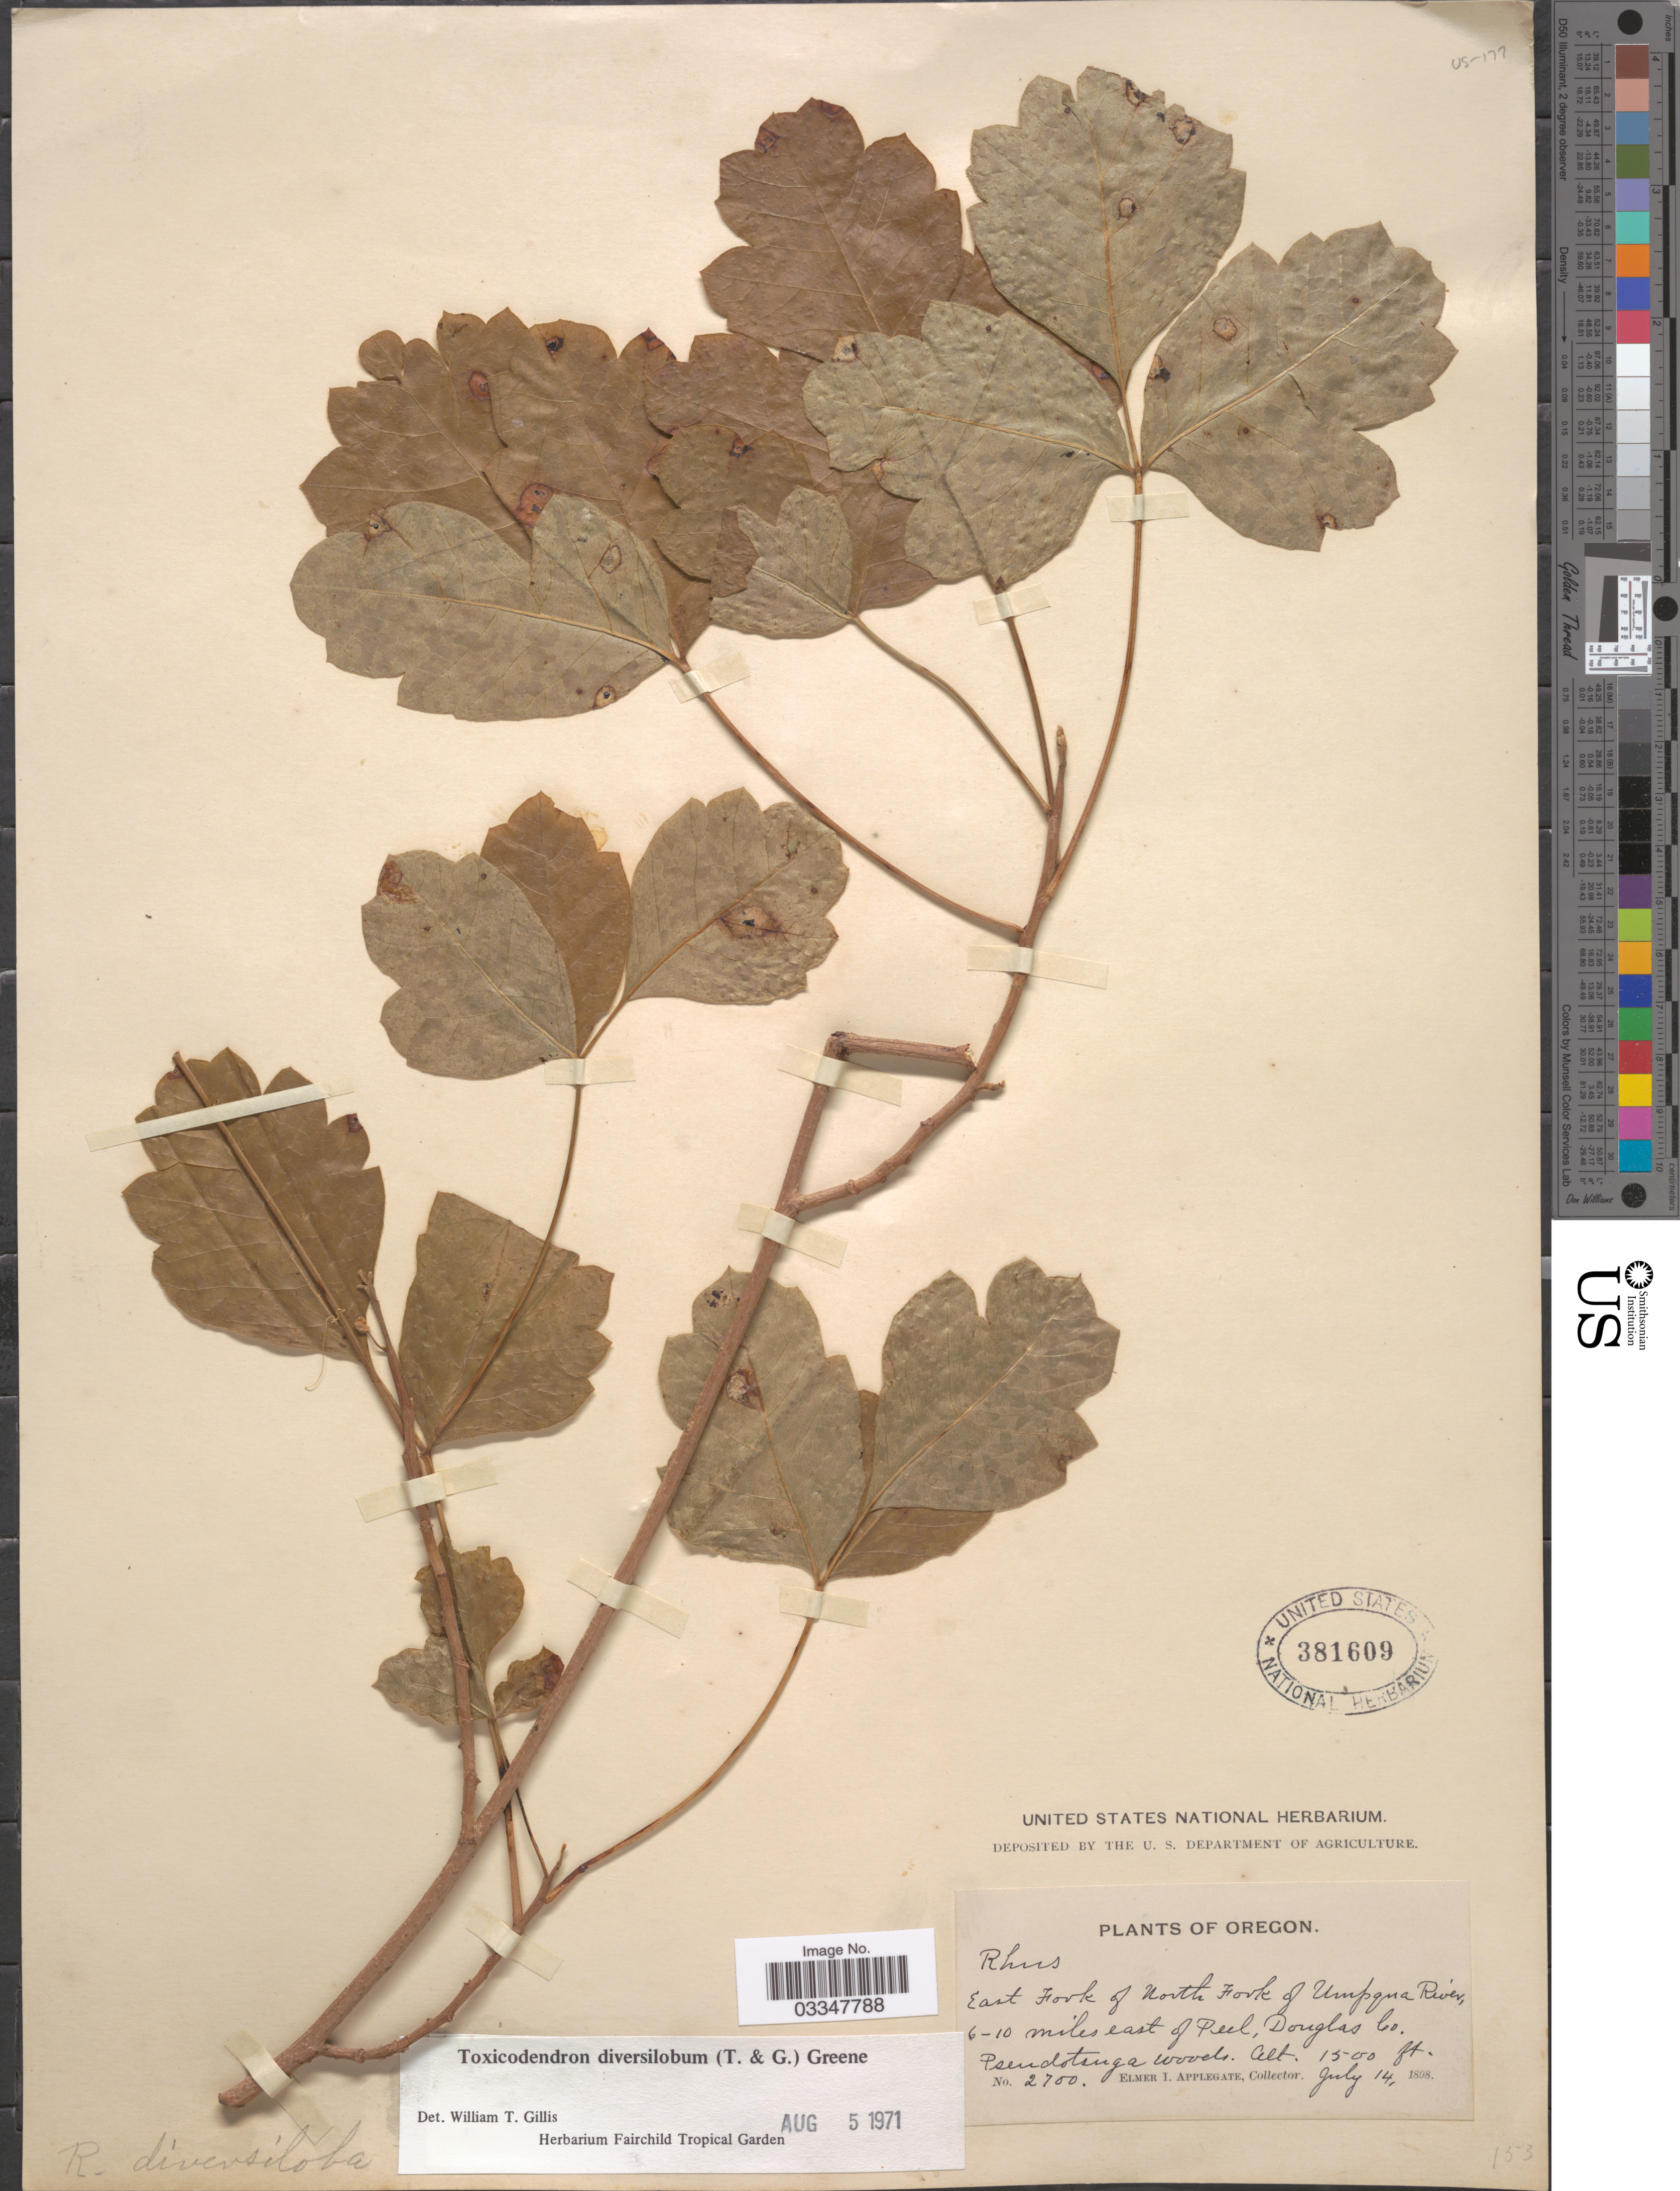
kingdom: Plantae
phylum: Tracheophyta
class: Magnoliopsida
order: Sapindales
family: Anacardiaceae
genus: Toxicodendron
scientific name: Toxicodendron diversilobum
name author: (Torr. & A. Gray) Greene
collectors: E. I. Applegate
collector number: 2700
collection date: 1898-07-14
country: United States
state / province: Oregon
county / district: Douglas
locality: East Fork of North Fork of Umpqua River, 6-10 miles east of Peel, Douglas Co.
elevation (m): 457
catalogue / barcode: US 381609